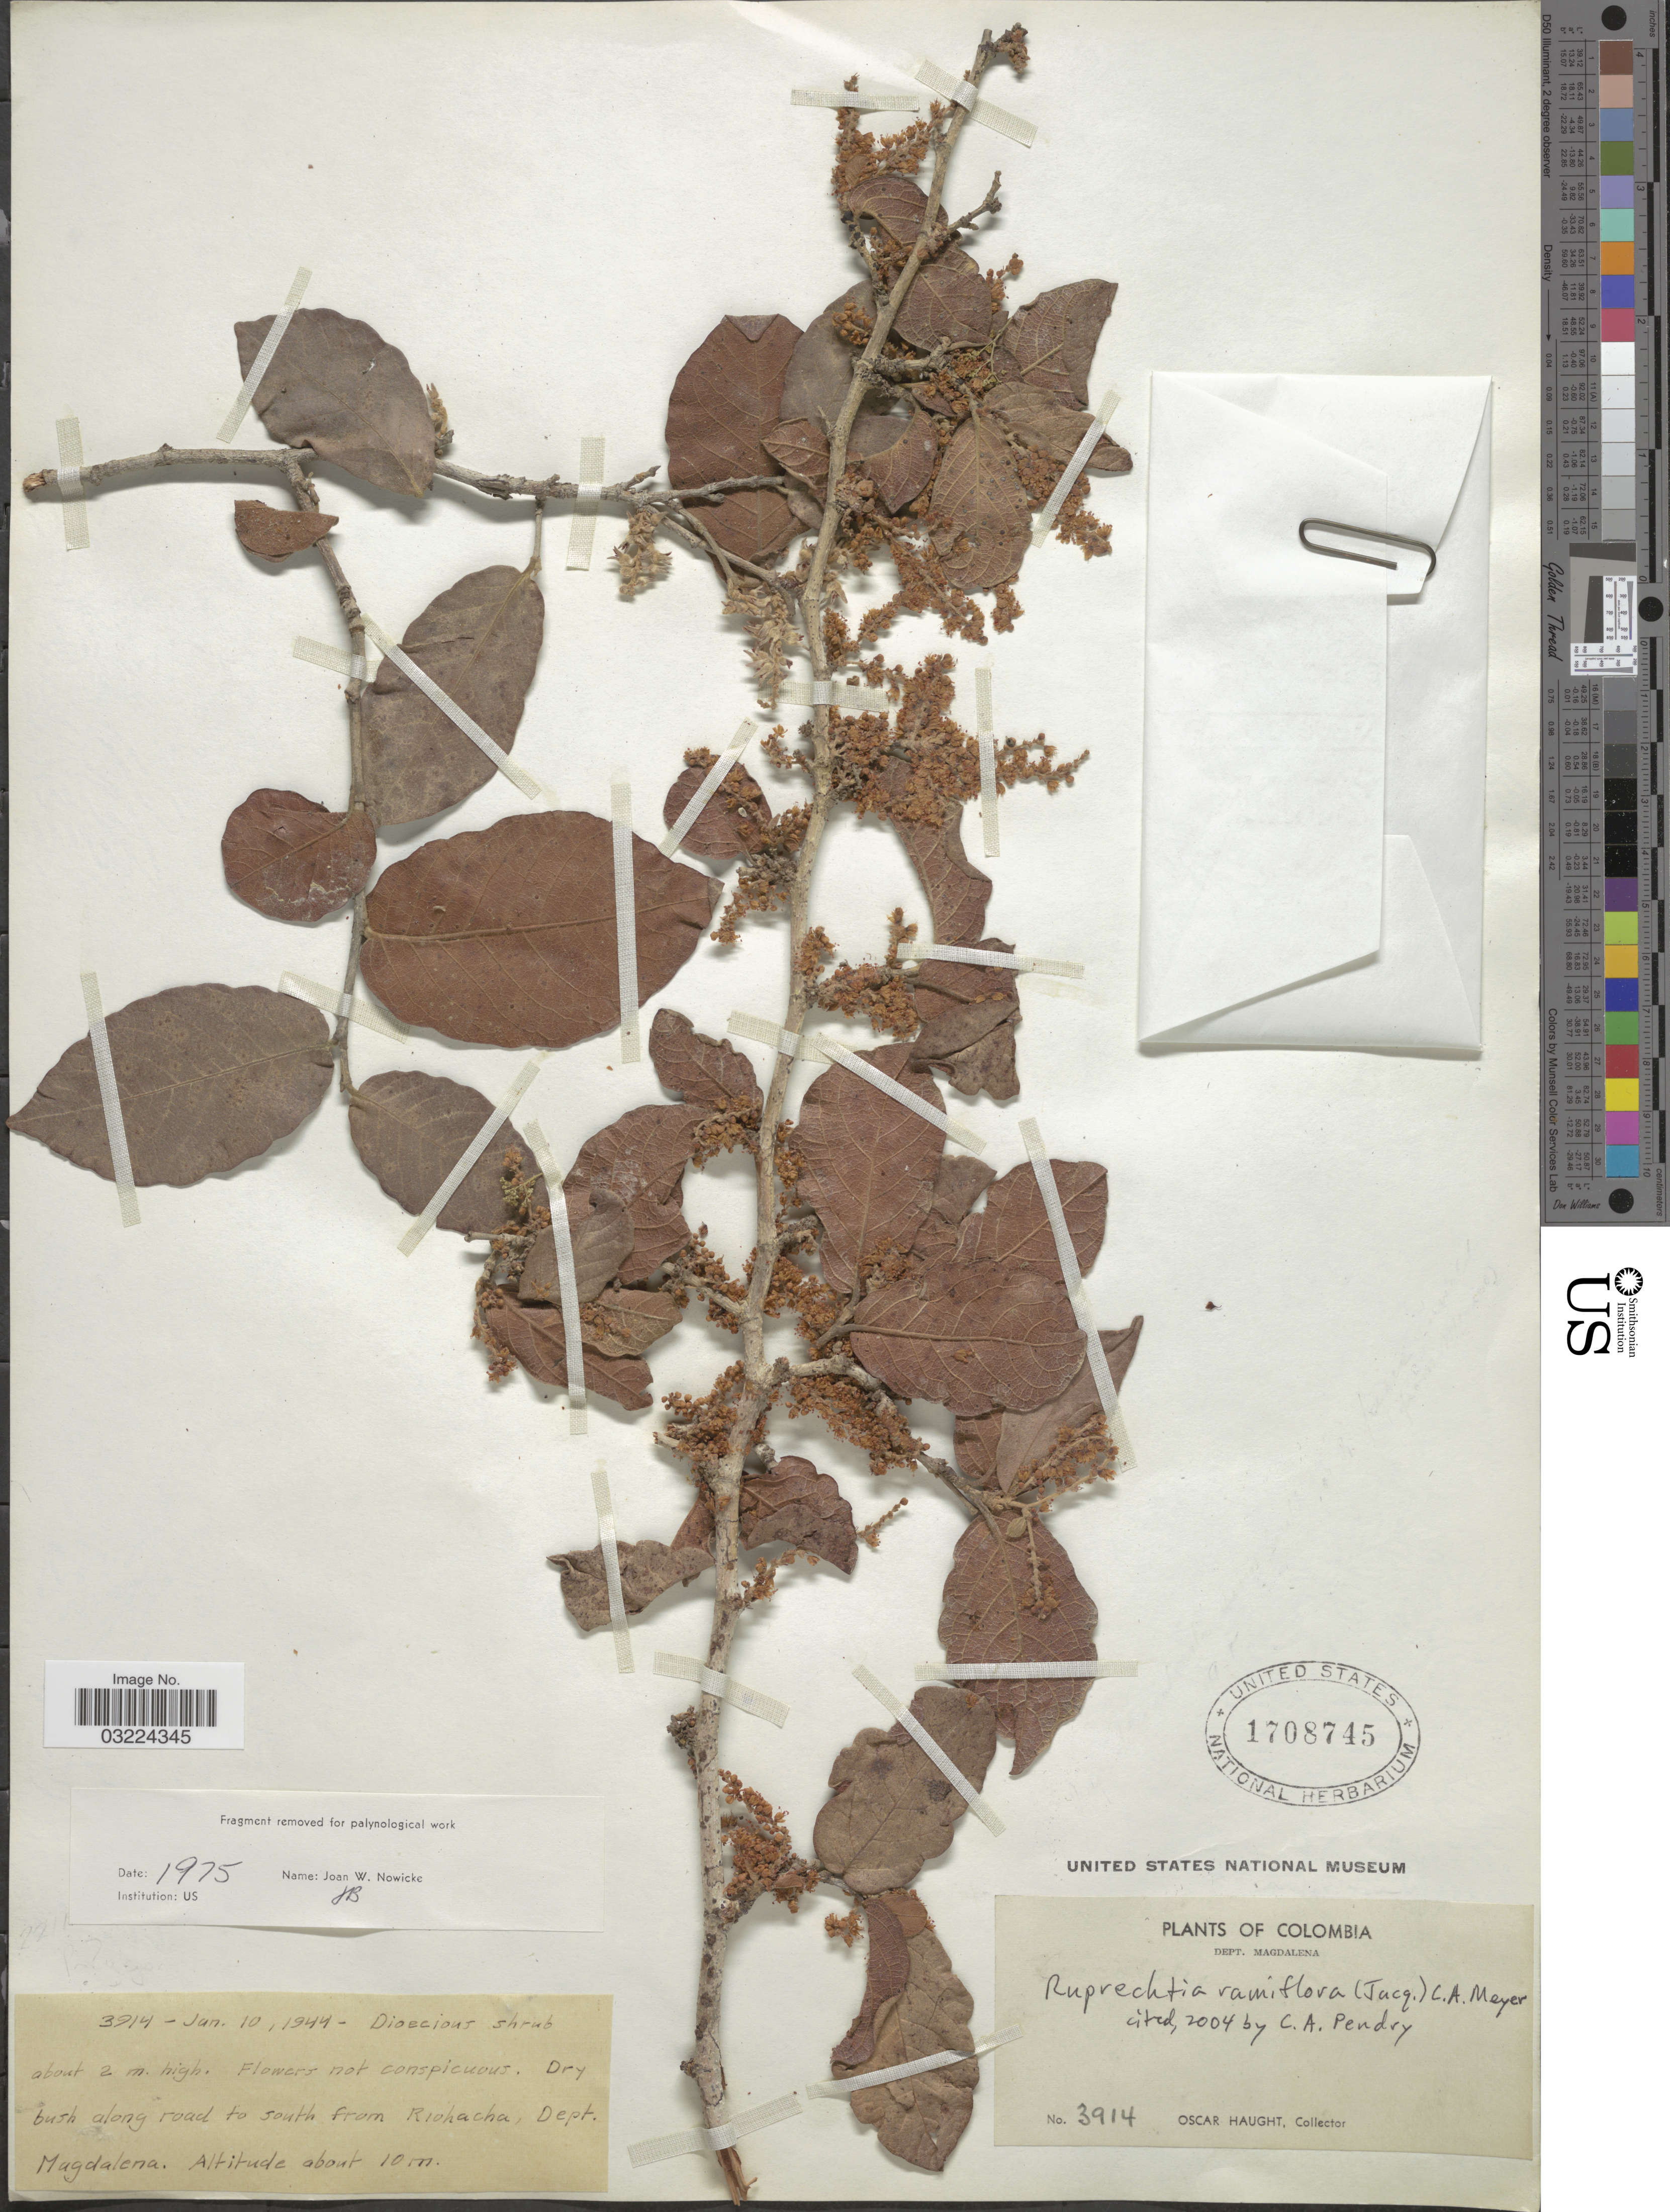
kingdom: Plantae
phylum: Tracheophyta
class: Magnoliopsida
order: Caryophyllales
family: Polygonaceae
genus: Ruprechtia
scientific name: Ruprechtia ramiflora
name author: (Jacq.) C.A. Mey.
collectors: O. Haught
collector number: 3914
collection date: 1944-01-10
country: Colombia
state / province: Magdalena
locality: Dept. Magdalena. Along road to south from Riohacha.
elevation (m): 10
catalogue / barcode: US 1708745